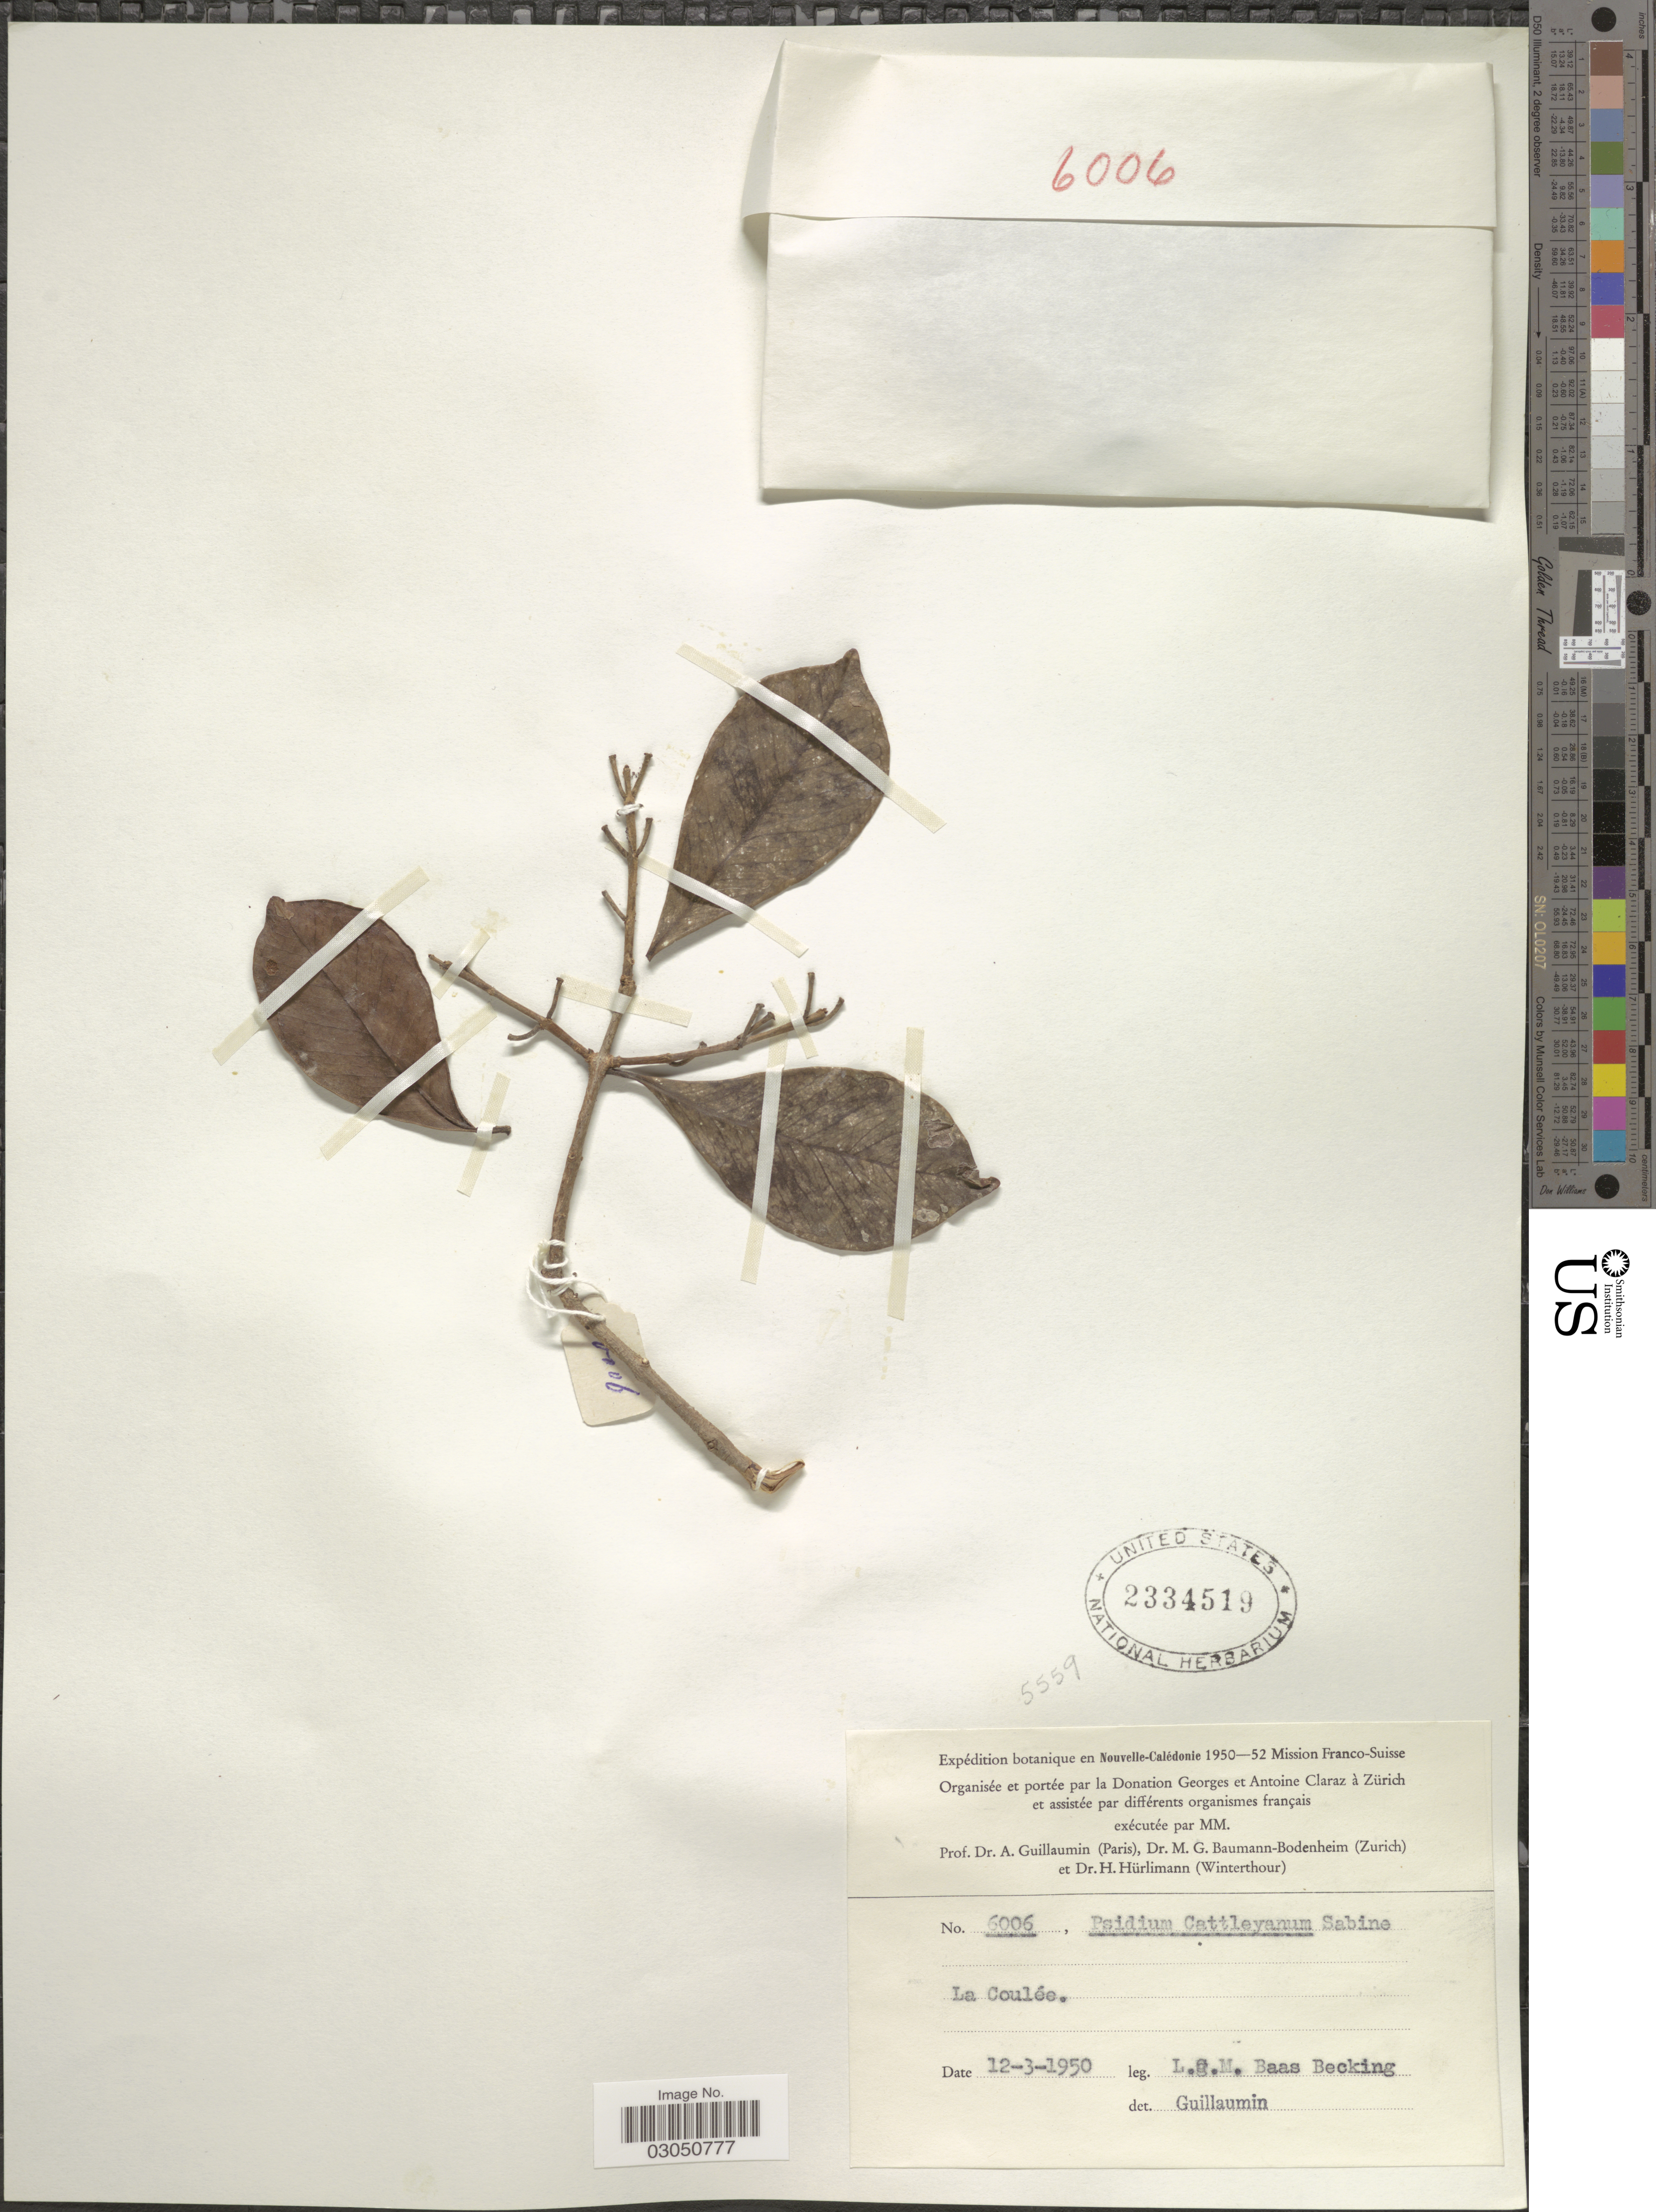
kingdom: Plantae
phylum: Tracheophyta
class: Magnoliopsida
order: Myrtales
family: Myrtaceae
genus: Psidium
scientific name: Psidium cattleyanum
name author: Sabine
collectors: L. Baas Becking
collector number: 6006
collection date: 1950-03-12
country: New Caledonia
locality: La Coulée.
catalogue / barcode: US 2334519